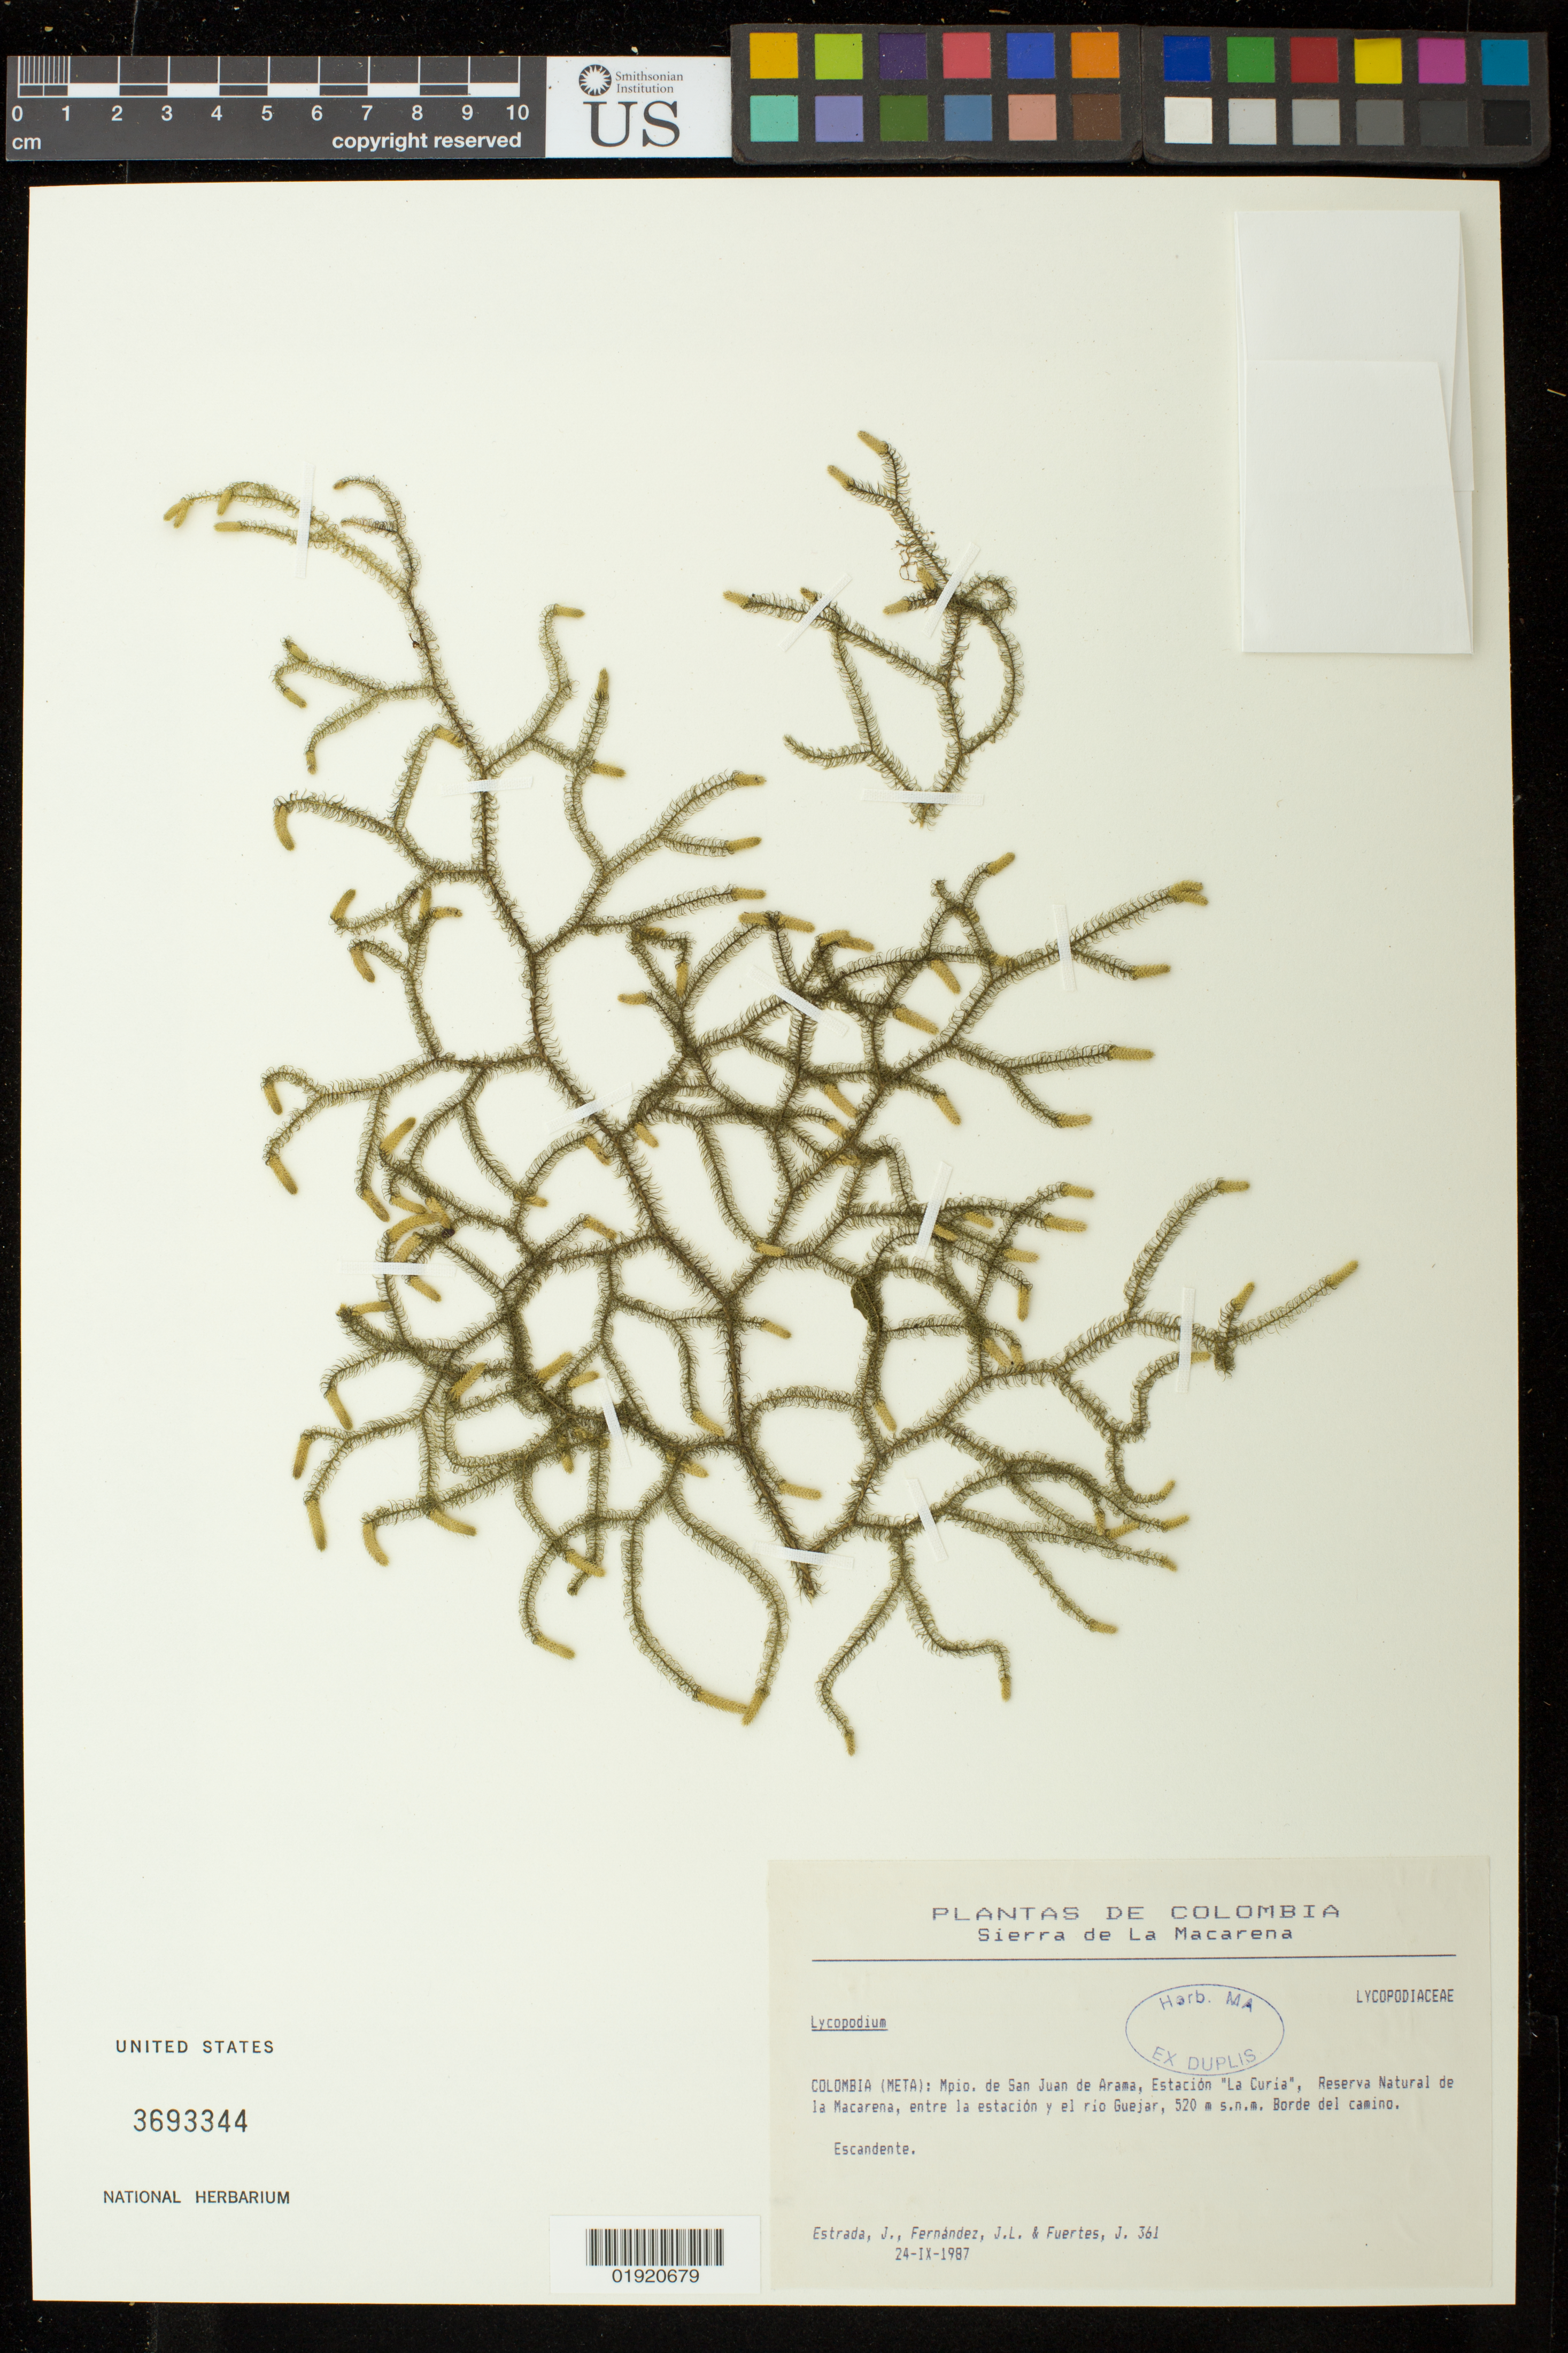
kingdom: Plantae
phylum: Tracheophyta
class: Lycopodiopsida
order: Lycopodiales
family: Lycopodiaceae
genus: Palhinhaea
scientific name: Palhinhaea cernua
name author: (L.) Vasc. & Franco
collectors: J. Estrada, J. Fernandez & J. Fuertes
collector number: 361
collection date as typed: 24-IX-1987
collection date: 1987-09-24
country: Colombia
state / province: Meta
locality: Colombia (Meta): Mpio. de San Juan de Arama, Estacion "La Curia", Reserva Natural de la Macarena, entre la estacion y el rio Guejar.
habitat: Borde del camino.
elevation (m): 520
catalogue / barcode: US 3693344